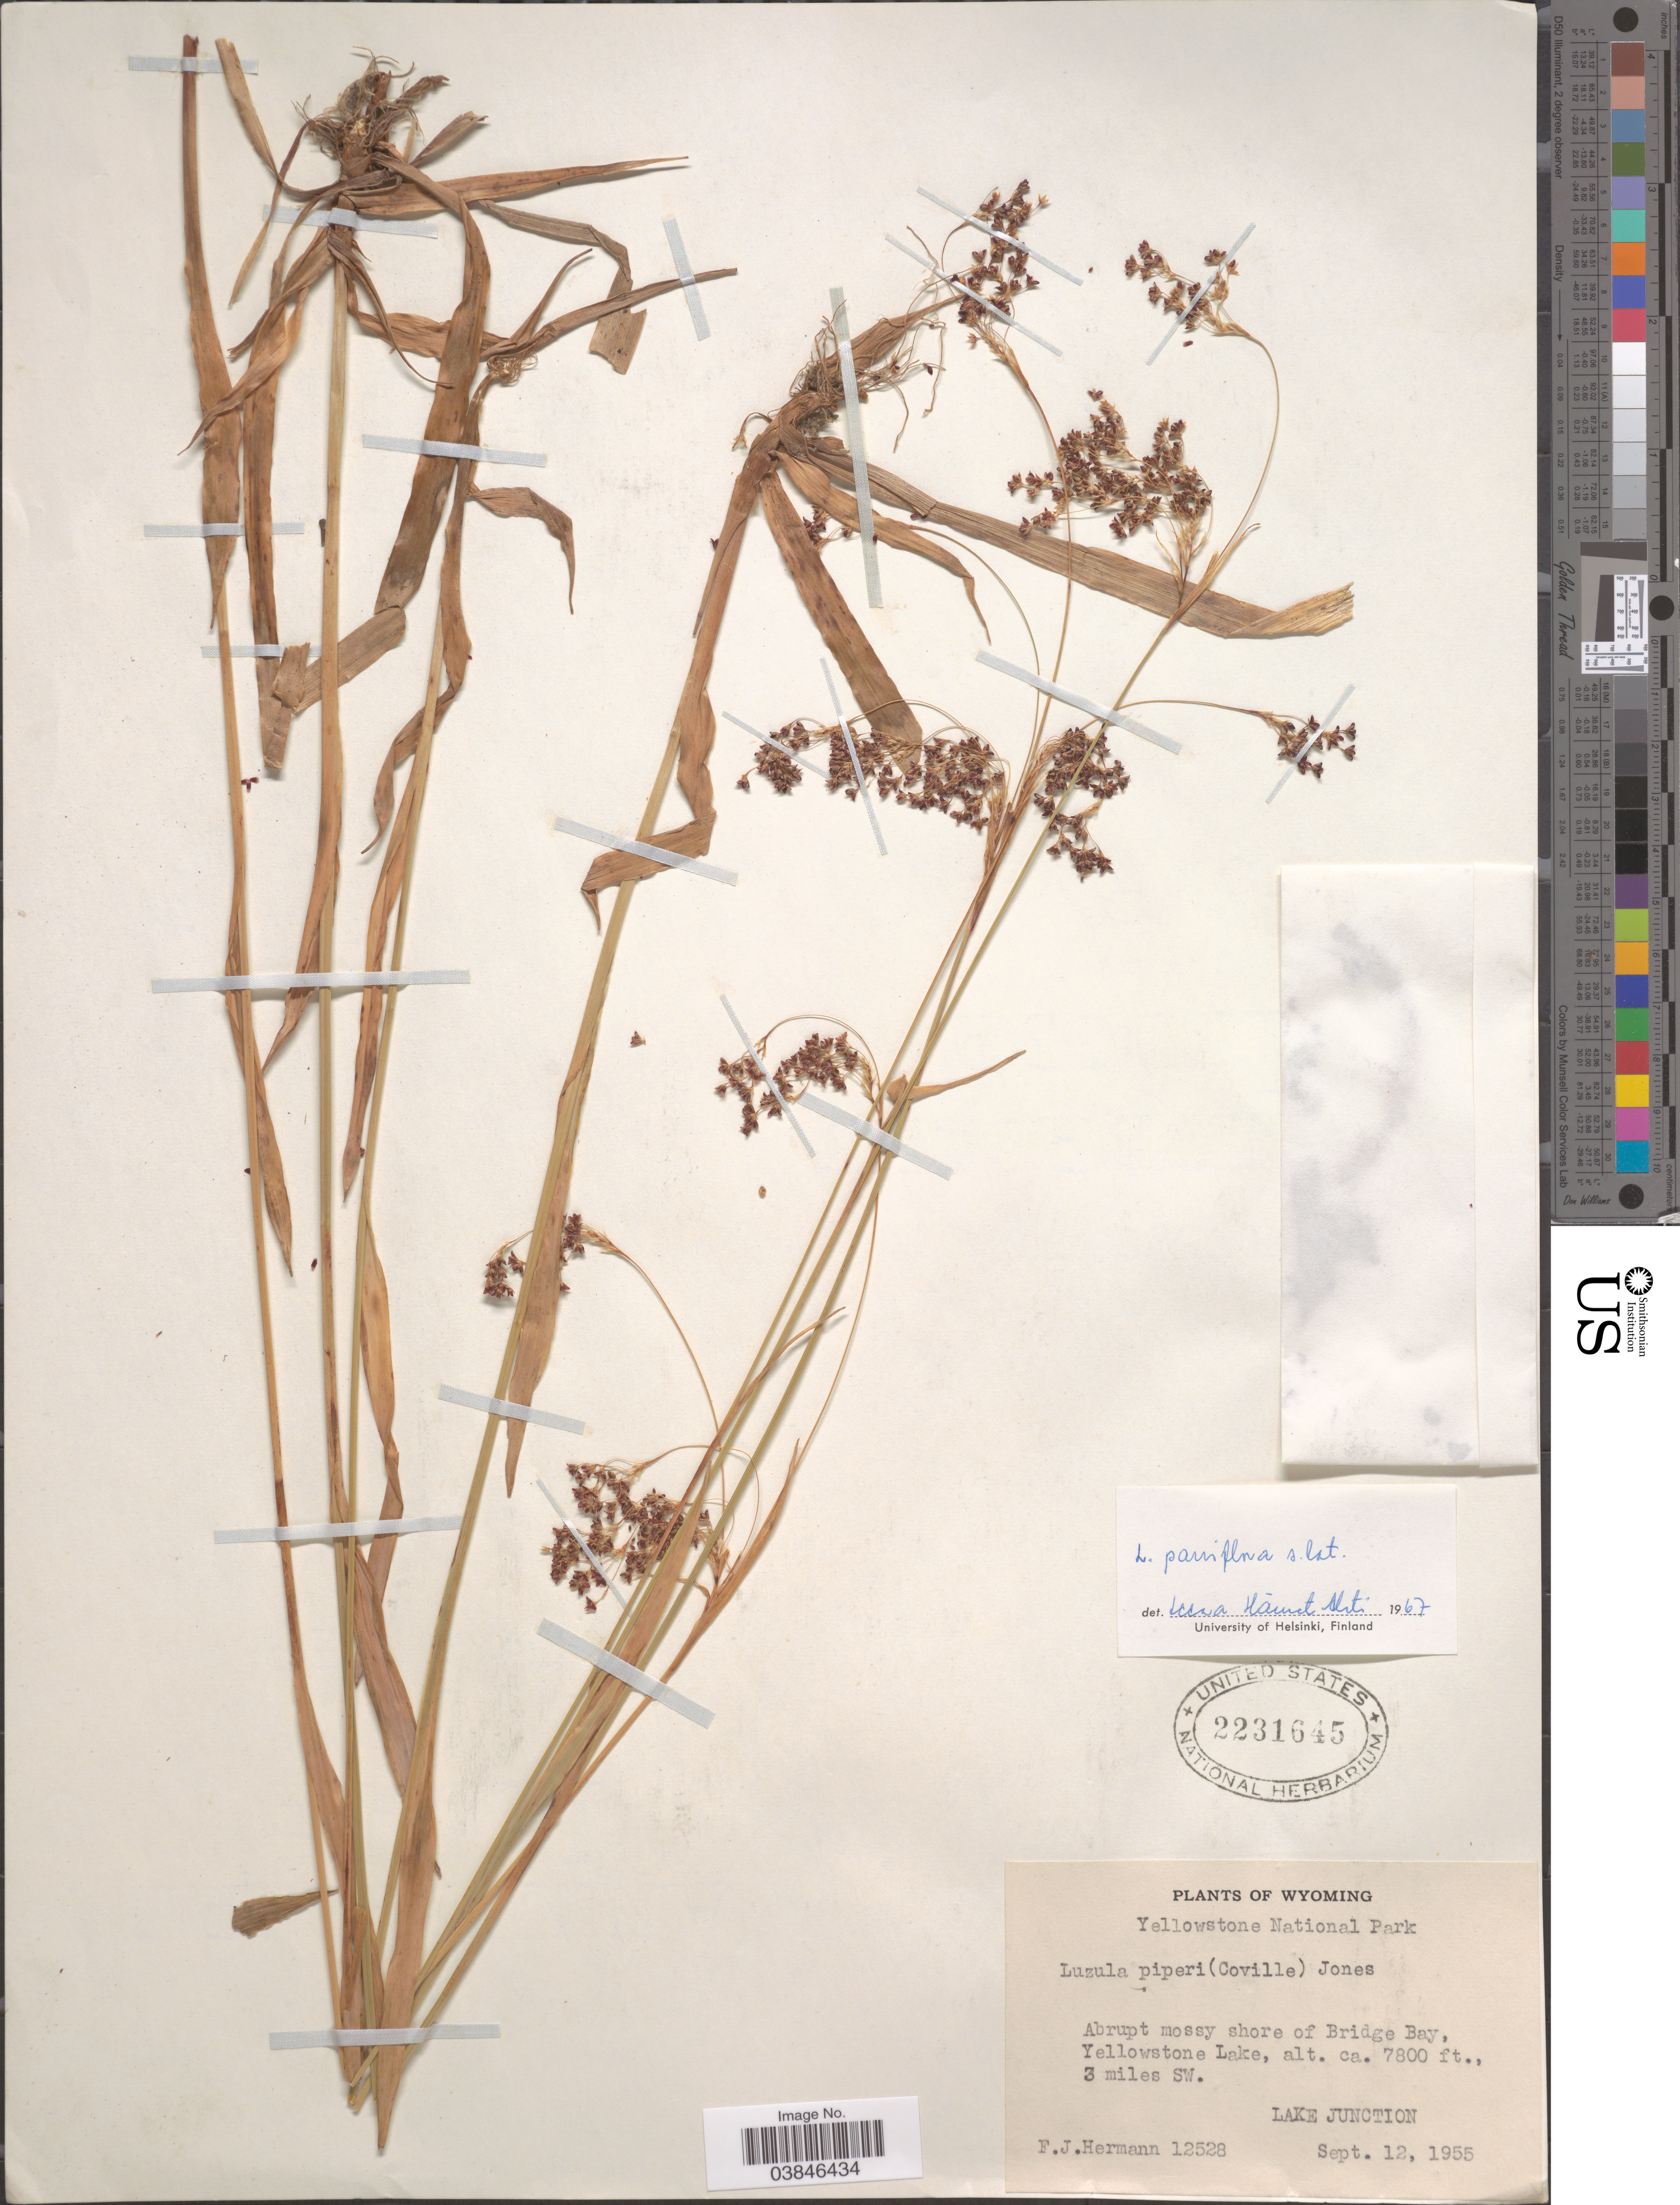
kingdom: Plantae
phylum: Tracheophyta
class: Liliopsida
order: Poales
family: Juncaceae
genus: Luzula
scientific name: Luzula parviflora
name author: (Ehrh.) Desv.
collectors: F. J. Hermann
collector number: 12528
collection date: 1955-09-12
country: United States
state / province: Wyoming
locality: Yellowstone National Park. Abrupt mossy shore of Bridge Bay, Yellowstone Lake, 3 miles SW. Lake Junction.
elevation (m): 2377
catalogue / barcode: US 2231645